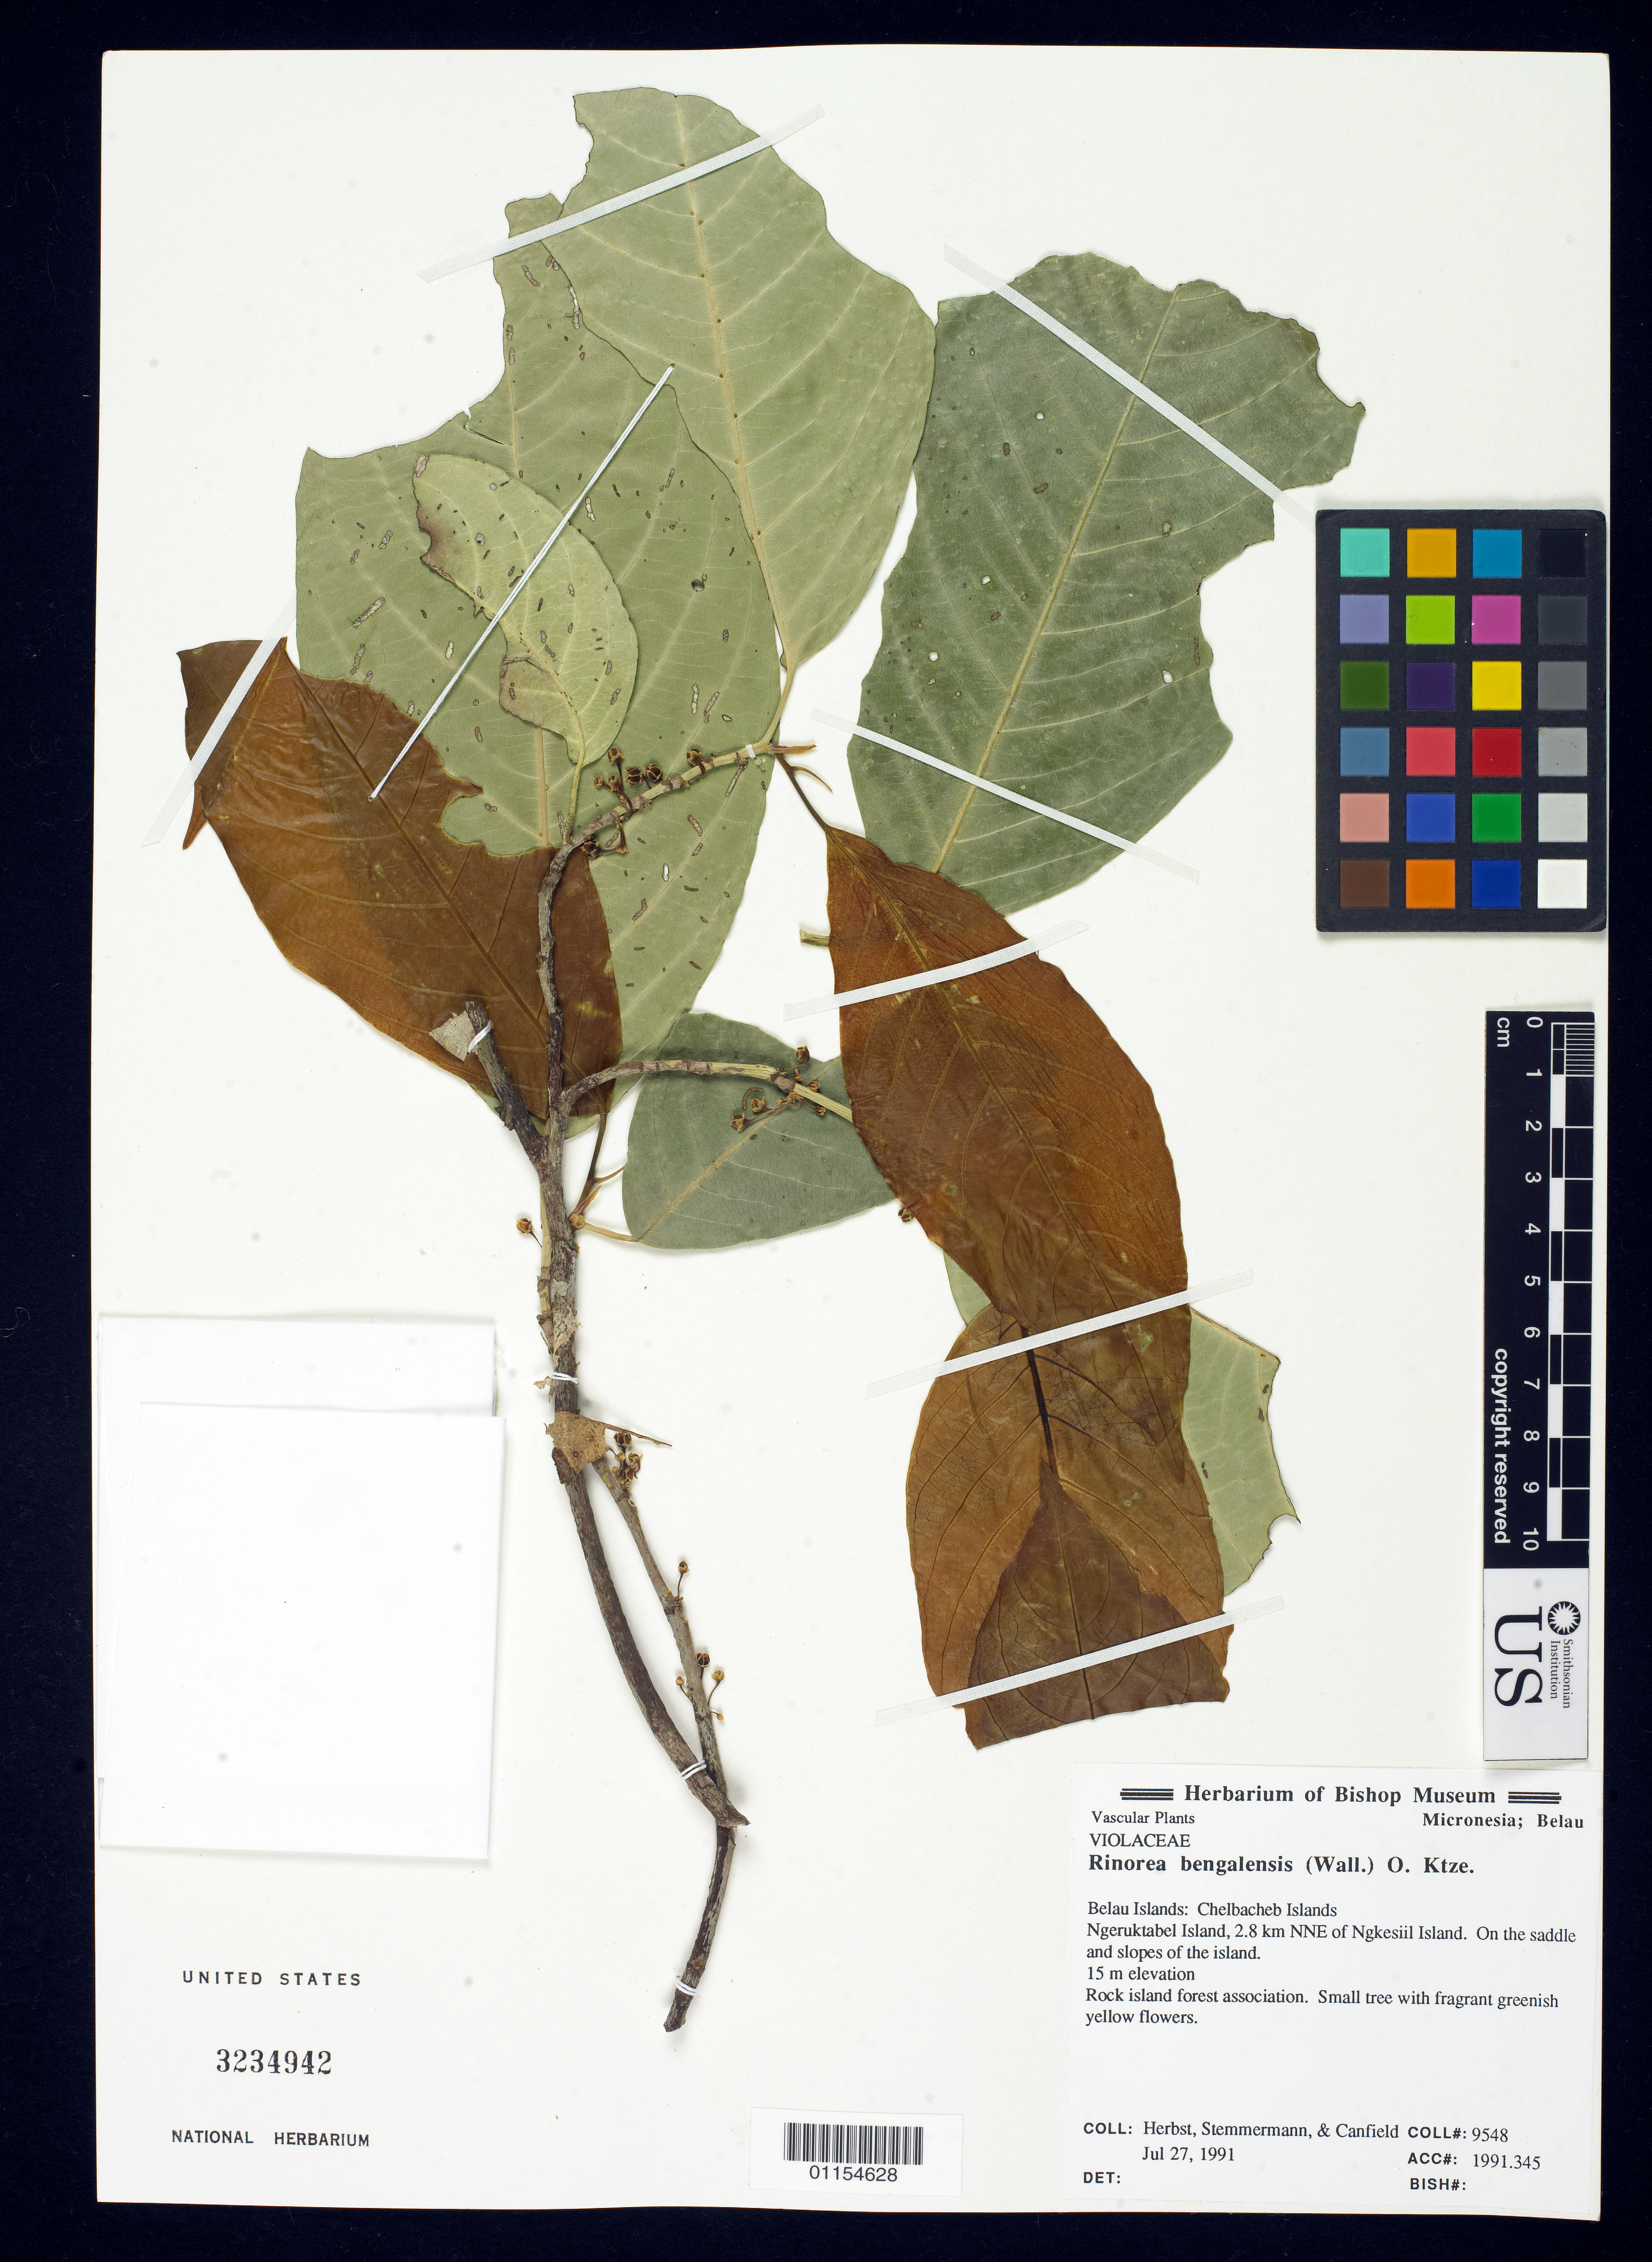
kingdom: Plantae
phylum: Tracheophyta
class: Magnoliopsida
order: Malpighiales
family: Violaceae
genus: Rinorea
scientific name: Rinorea bengalensis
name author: (Wall.) Kuntze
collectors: D. R. Herbst, L. Stemmerman & -. Canfield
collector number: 9548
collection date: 1991-07-27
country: Palau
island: Ngeruktabel (Urukthapel)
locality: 2.8 km NNE of Ngkesiil Island.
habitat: saddle and slopes of the island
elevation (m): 15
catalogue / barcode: US 3234942